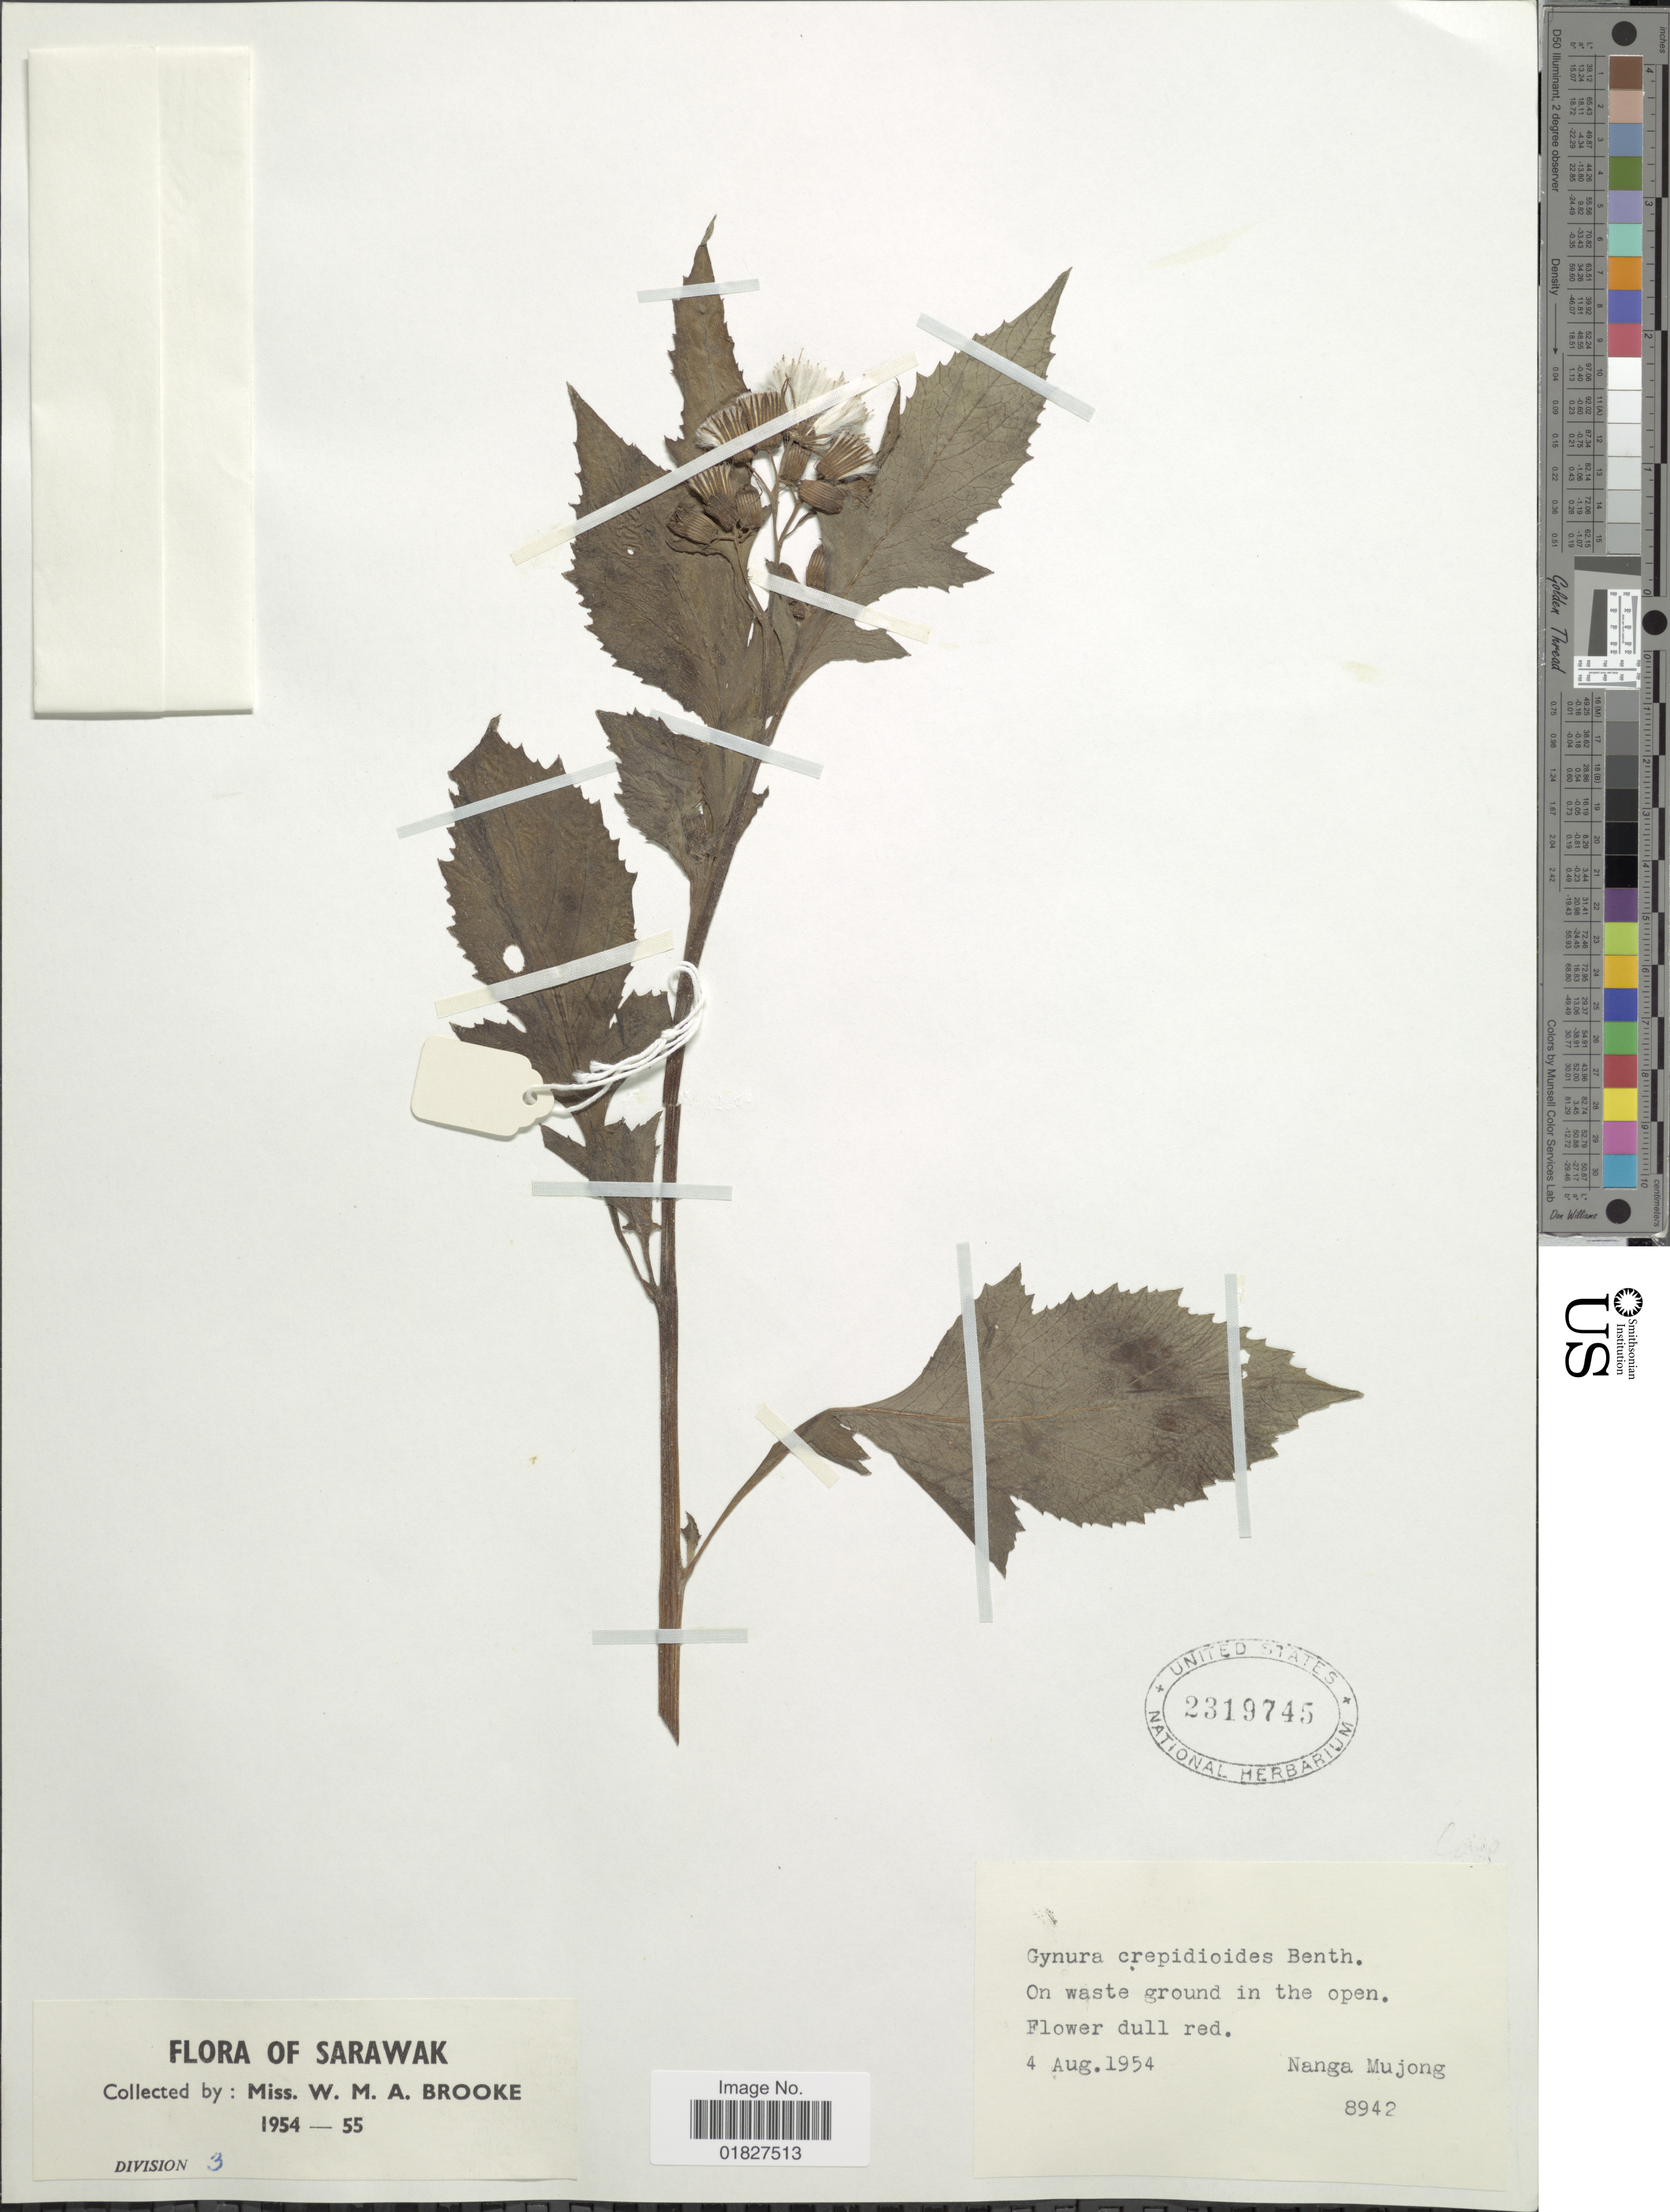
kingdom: Plantae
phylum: Tracheophyta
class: Magnoliopsida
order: Asterales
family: Asteraceae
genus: Crassocephalum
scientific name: Crassocephalum crepidioides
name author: (Benth.) S. Moore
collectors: W. Brooke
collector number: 8942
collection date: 1954-08-04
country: Malaysia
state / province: Sarawak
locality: Nanga Mujong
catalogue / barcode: US 2319745